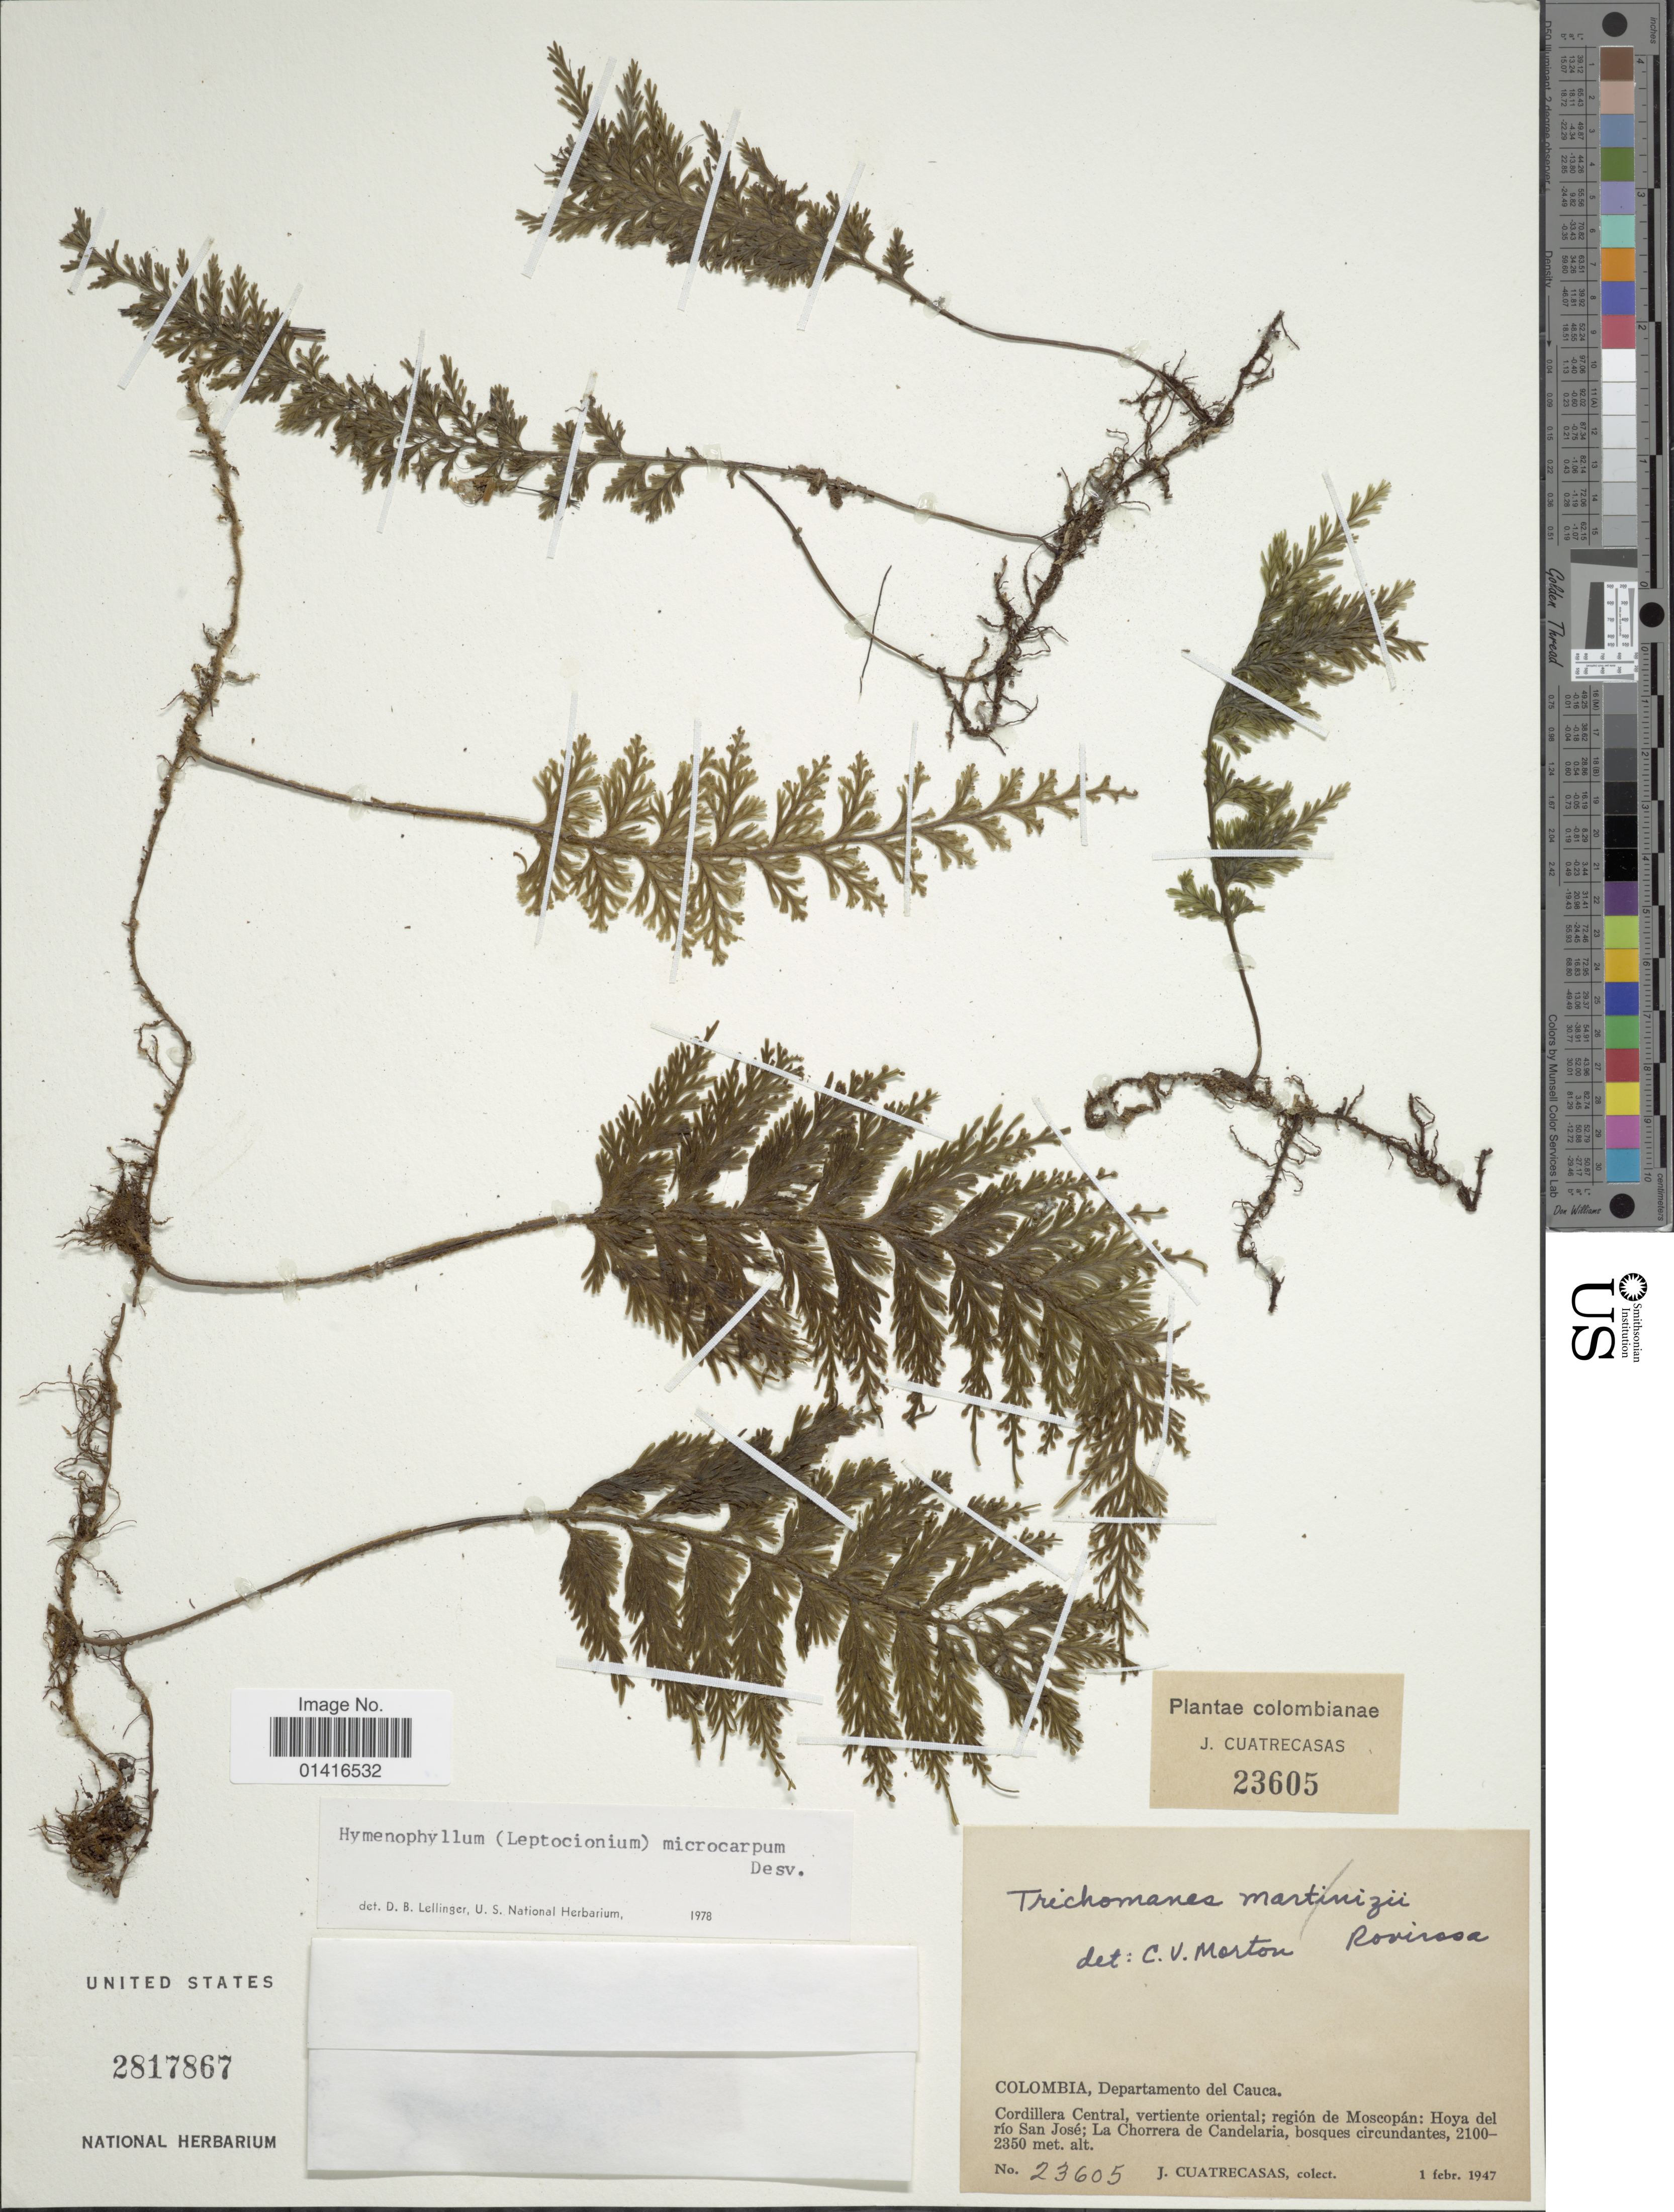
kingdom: Plantae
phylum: Tracheophyta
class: Polypodiopsida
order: Hymenophyllales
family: Hymenophyllaceae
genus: Hymenophyllum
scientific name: Hymenophyllum microcarpum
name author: (Desv.) Lellinger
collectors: J. Cuatrecasas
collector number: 23605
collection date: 1947-02-01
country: Colombia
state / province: Cauca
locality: Cordillera Central, vertiente oriental; región de Moscopán: hoya del río San José; La Chorrera de Candelaria.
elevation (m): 2100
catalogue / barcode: US 2817867